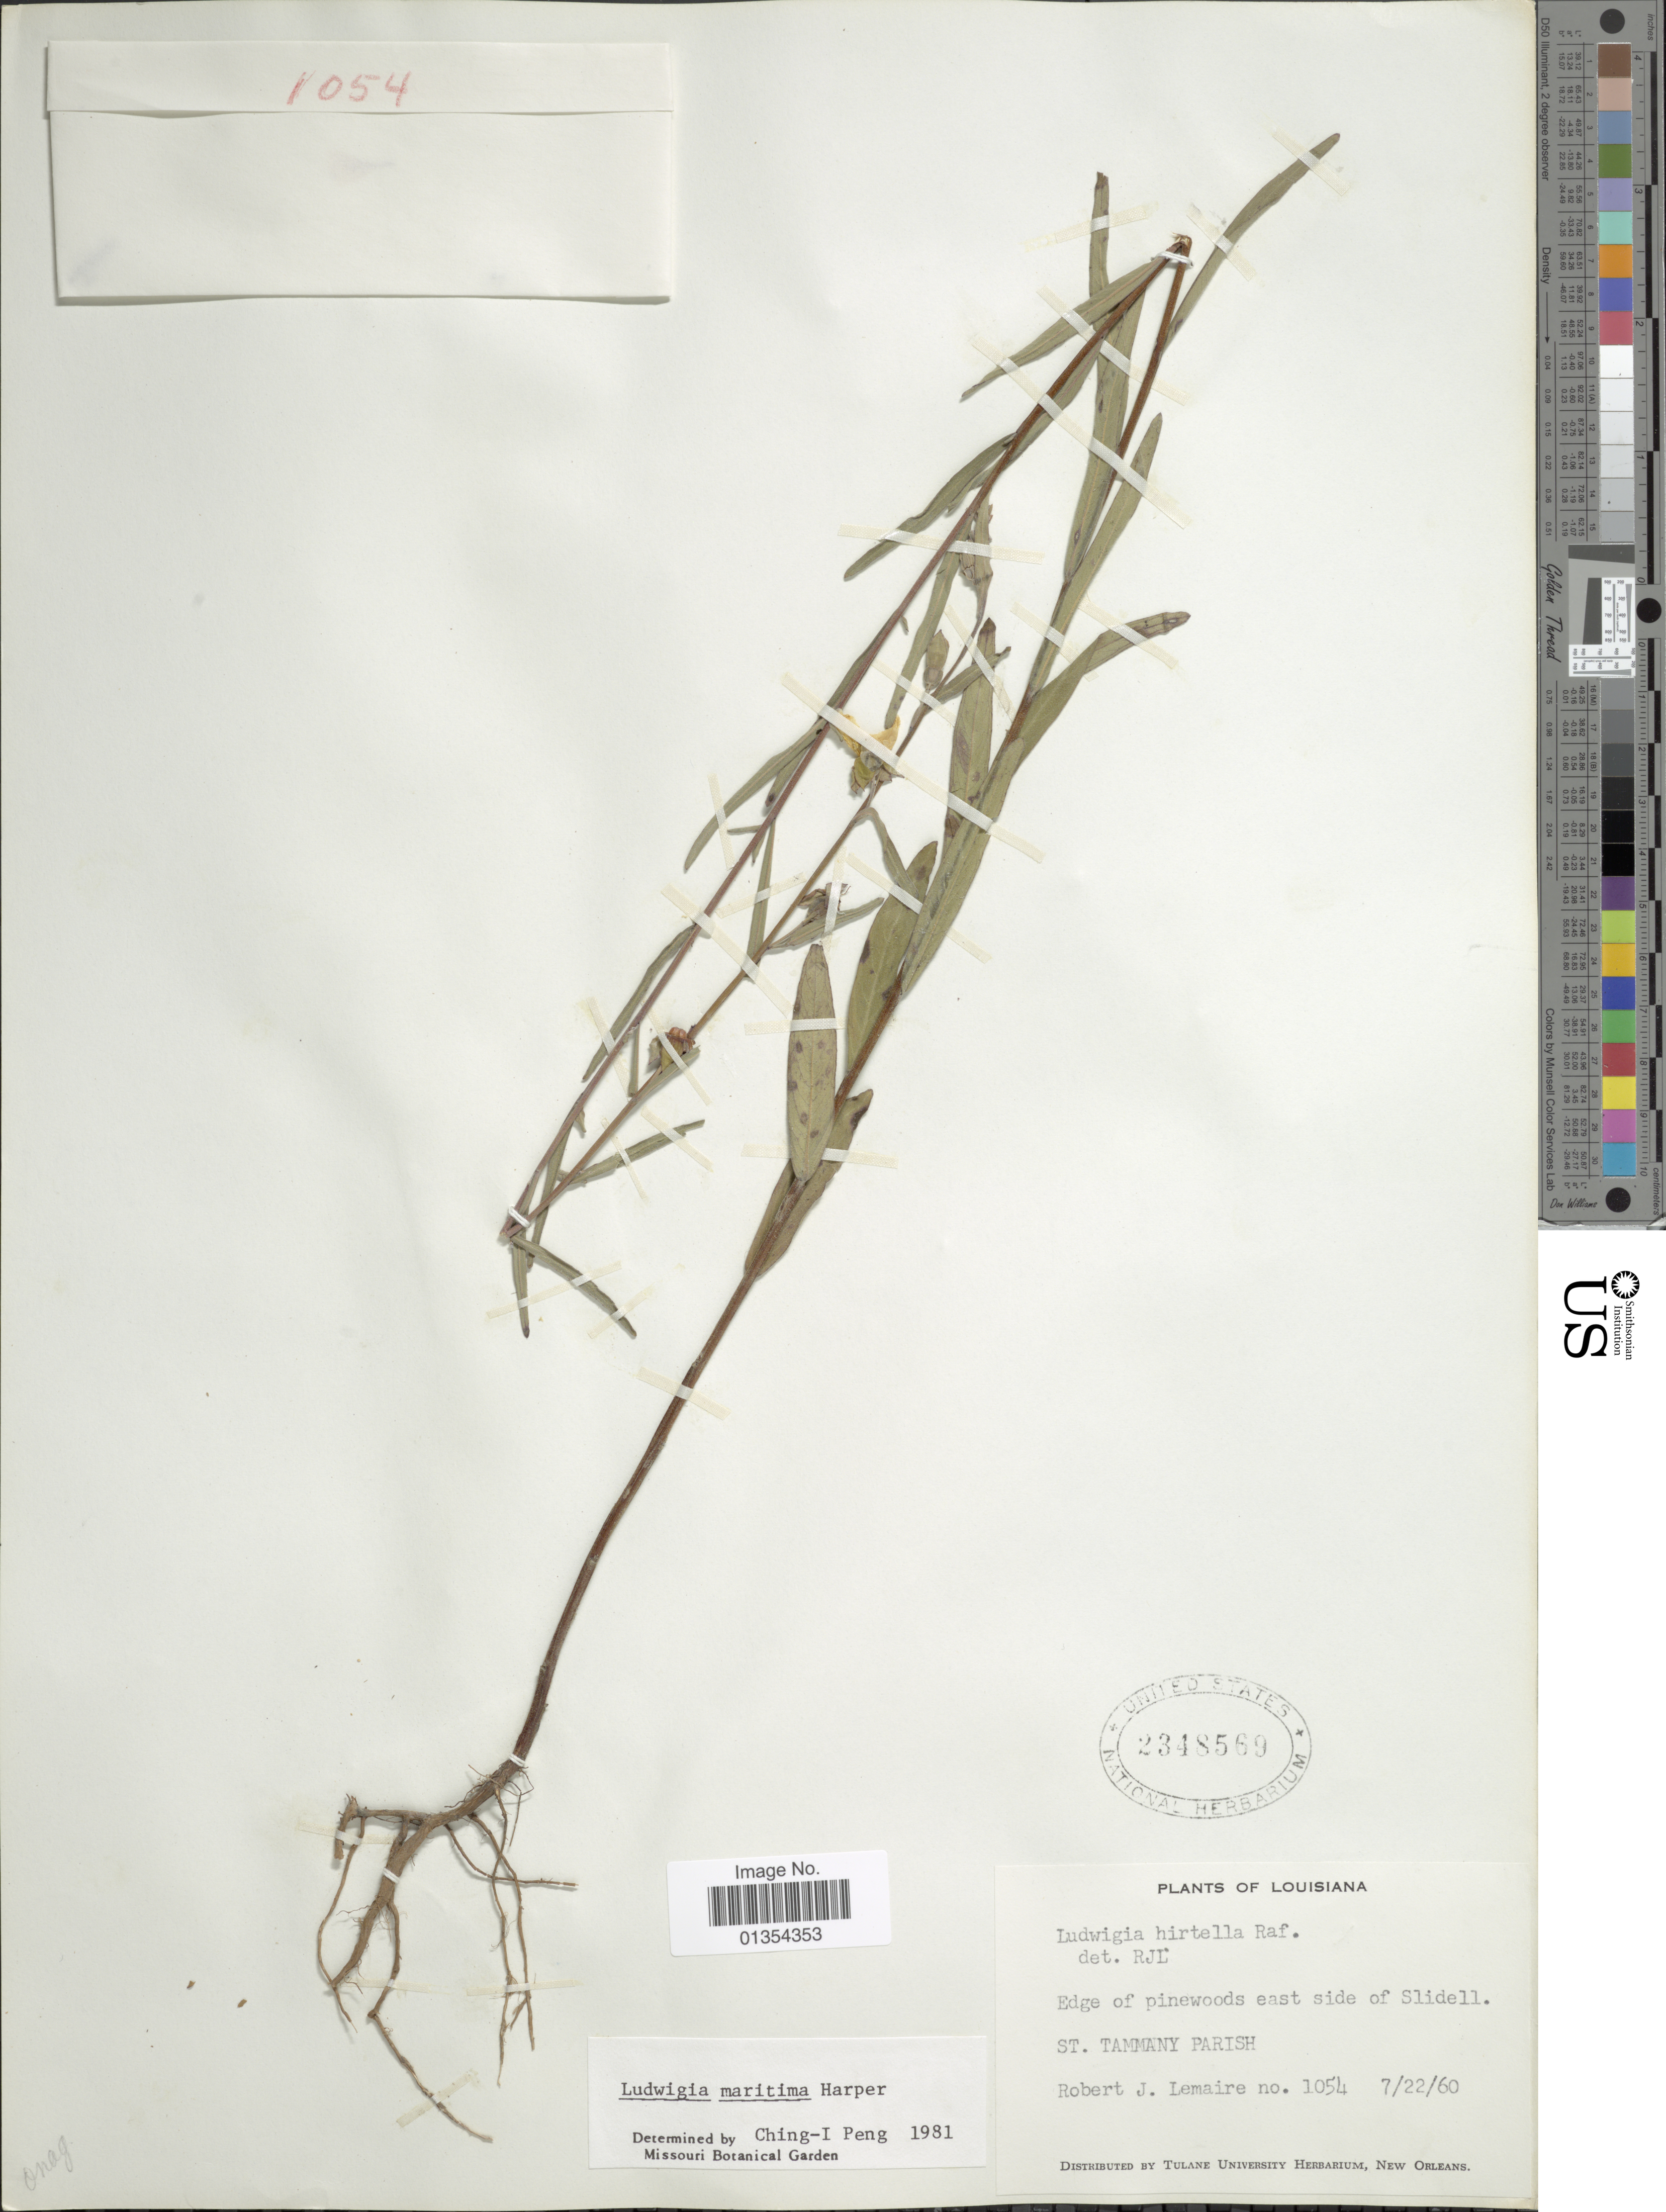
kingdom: Plantae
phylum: Tracheophyta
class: Magnoliopsida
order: Myrtales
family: Onagraceae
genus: Ludwigia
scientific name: Ludwigia maritima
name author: R.M. Harper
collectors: R. J. Lemaire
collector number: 1054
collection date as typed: Transcribed d/m/y: 22/7/60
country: United States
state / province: Louisiana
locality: St. Tammany Parish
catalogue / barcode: US 2348569